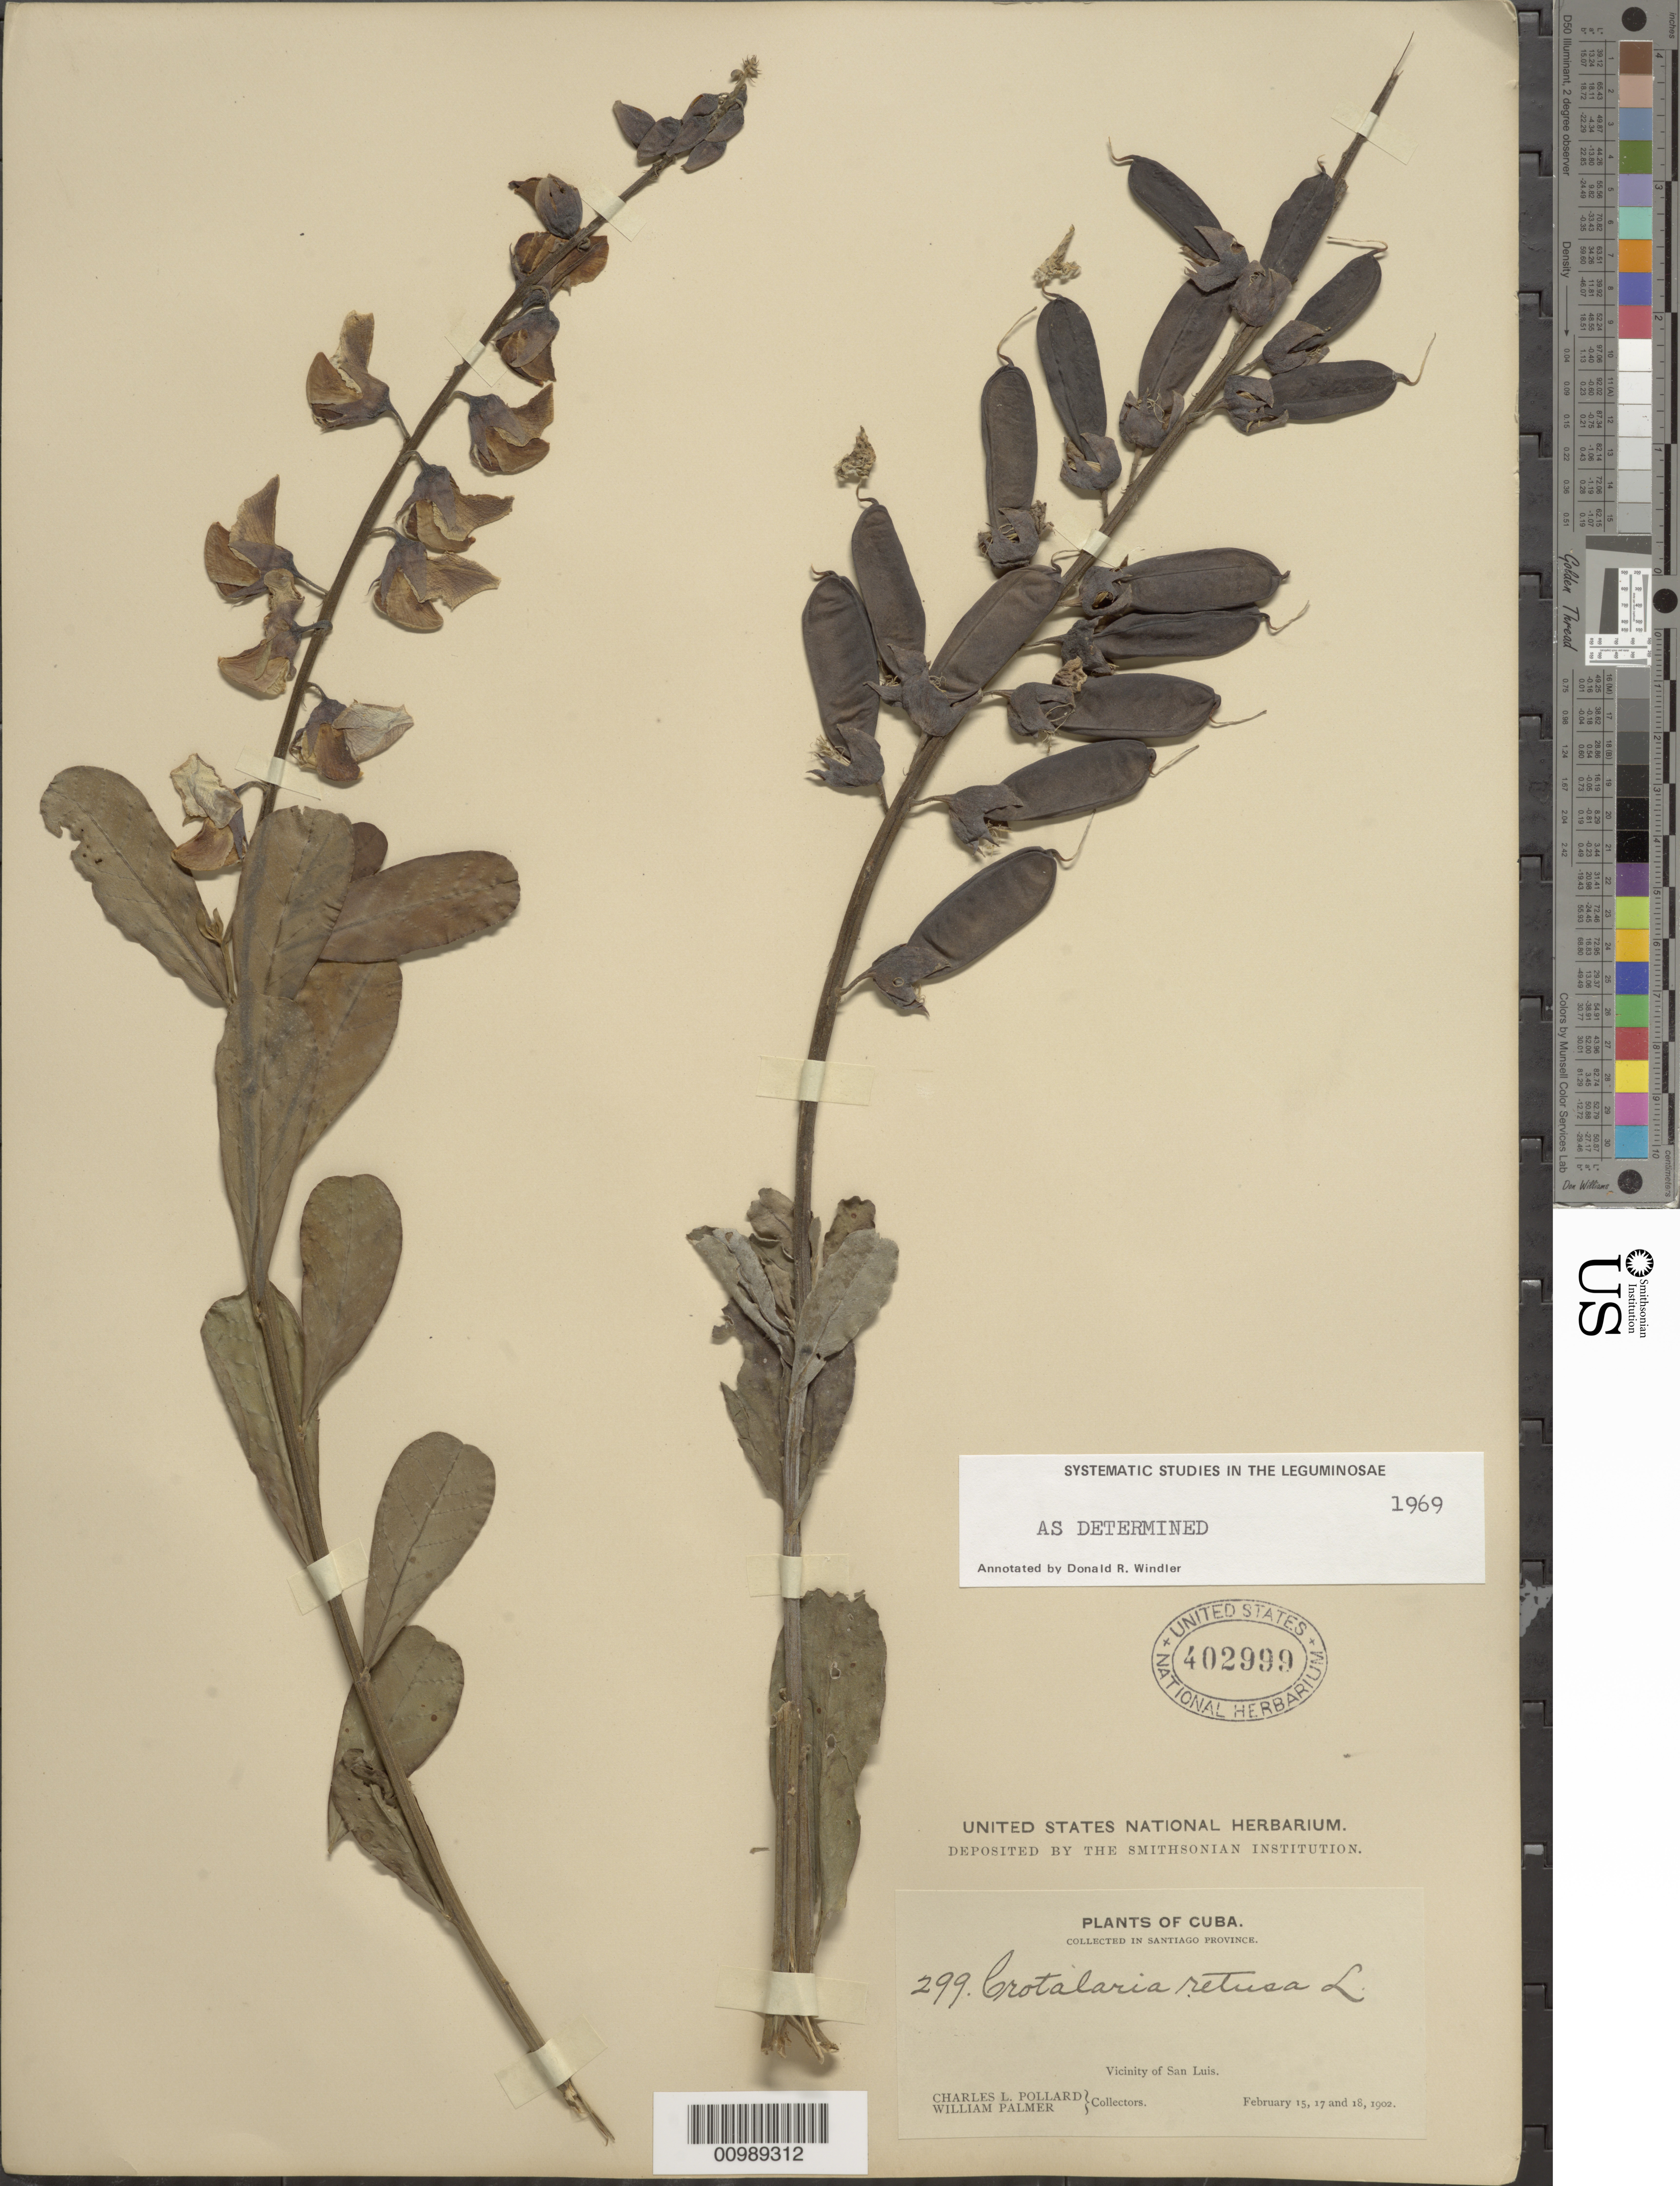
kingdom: Plantae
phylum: Tracheophyta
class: Magnoliopsida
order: Fabales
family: Fabaceae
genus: Crotalaria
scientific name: Crotalaria retusa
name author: L.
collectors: C. L. Pollard & W. Palmer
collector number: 299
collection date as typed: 15 Feb 1902 and 17 Feb 1902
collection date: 1902-02-15,1902-02-17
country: Cuba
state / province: Santiago de Cuba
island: Cuba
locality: San Luis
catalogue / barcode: US 402999